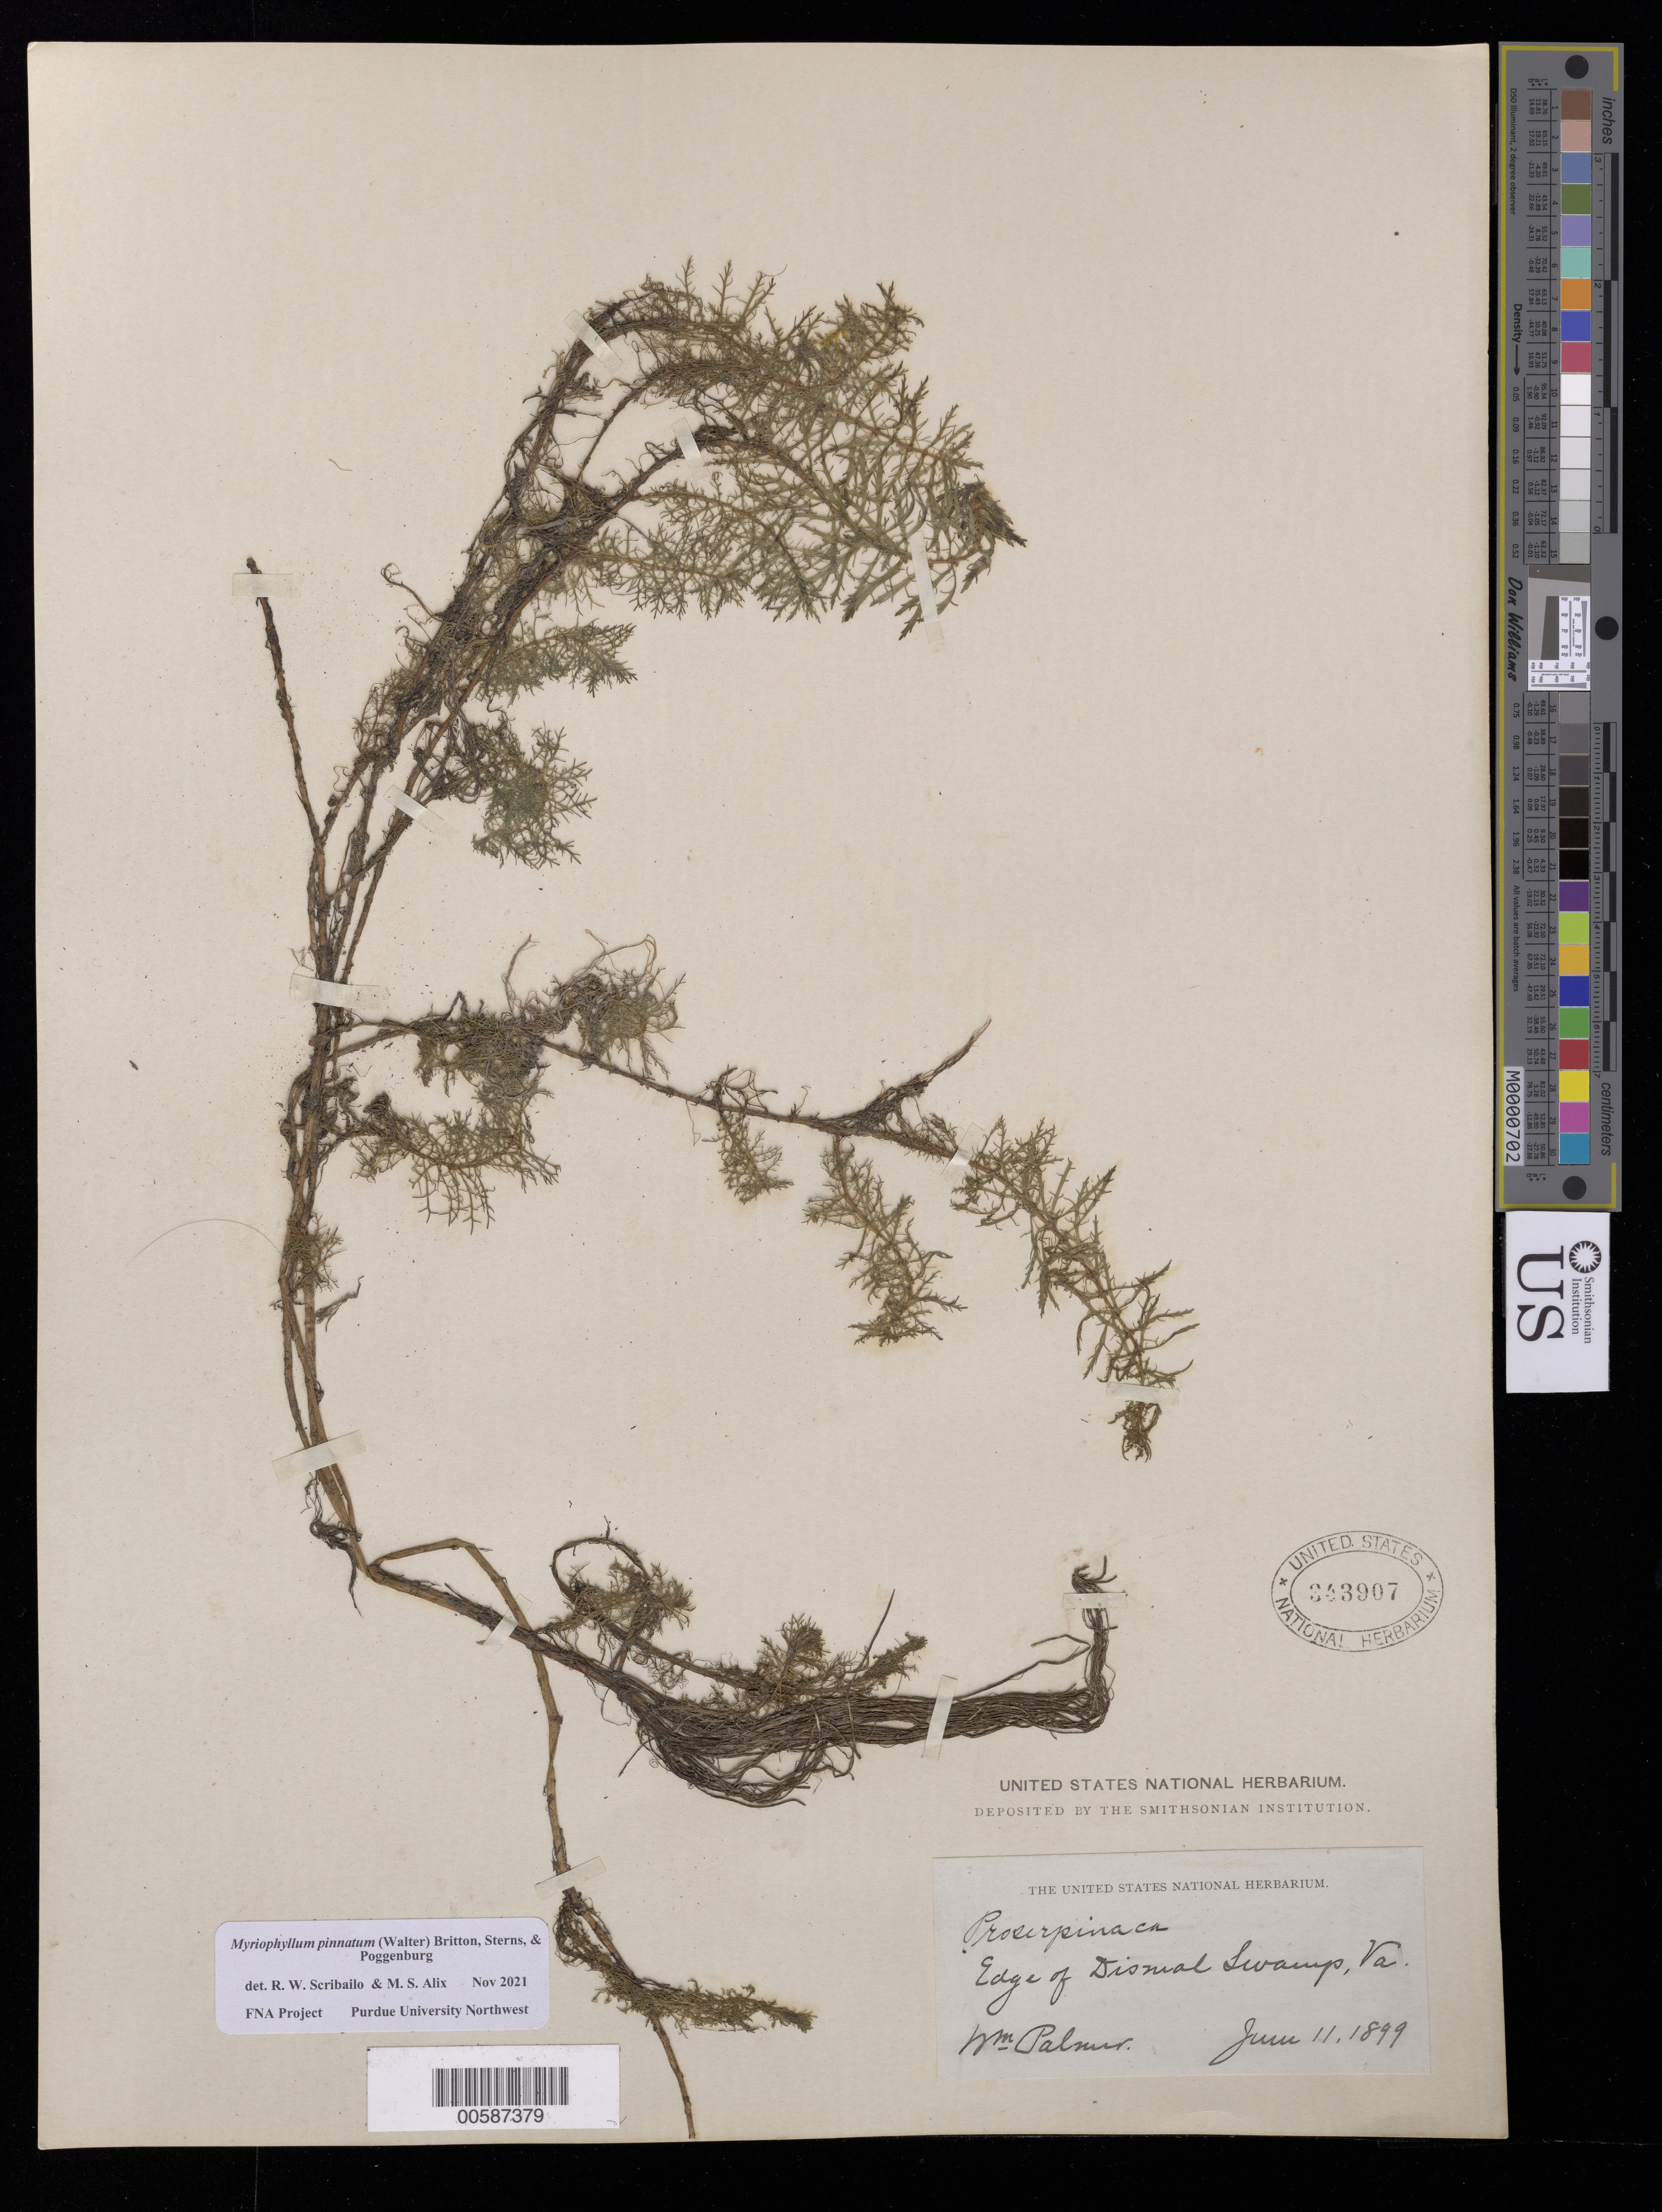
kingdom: Plantae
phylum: Tracheophyta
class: Magnoliopsida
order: Saxifragales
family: Haloragaceae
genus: Myriophyllum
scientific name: Myriophyllum pinnatum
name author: (Walter) Britton, Stearns & Poggenb.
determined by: Scribailo, R. W.; Alix, M. S.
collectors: W. Palmer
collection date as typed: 11 Jun 1899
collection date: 1899-06-11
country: United States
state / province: Virginia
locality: Dismal Swamp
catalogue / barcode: US 343907